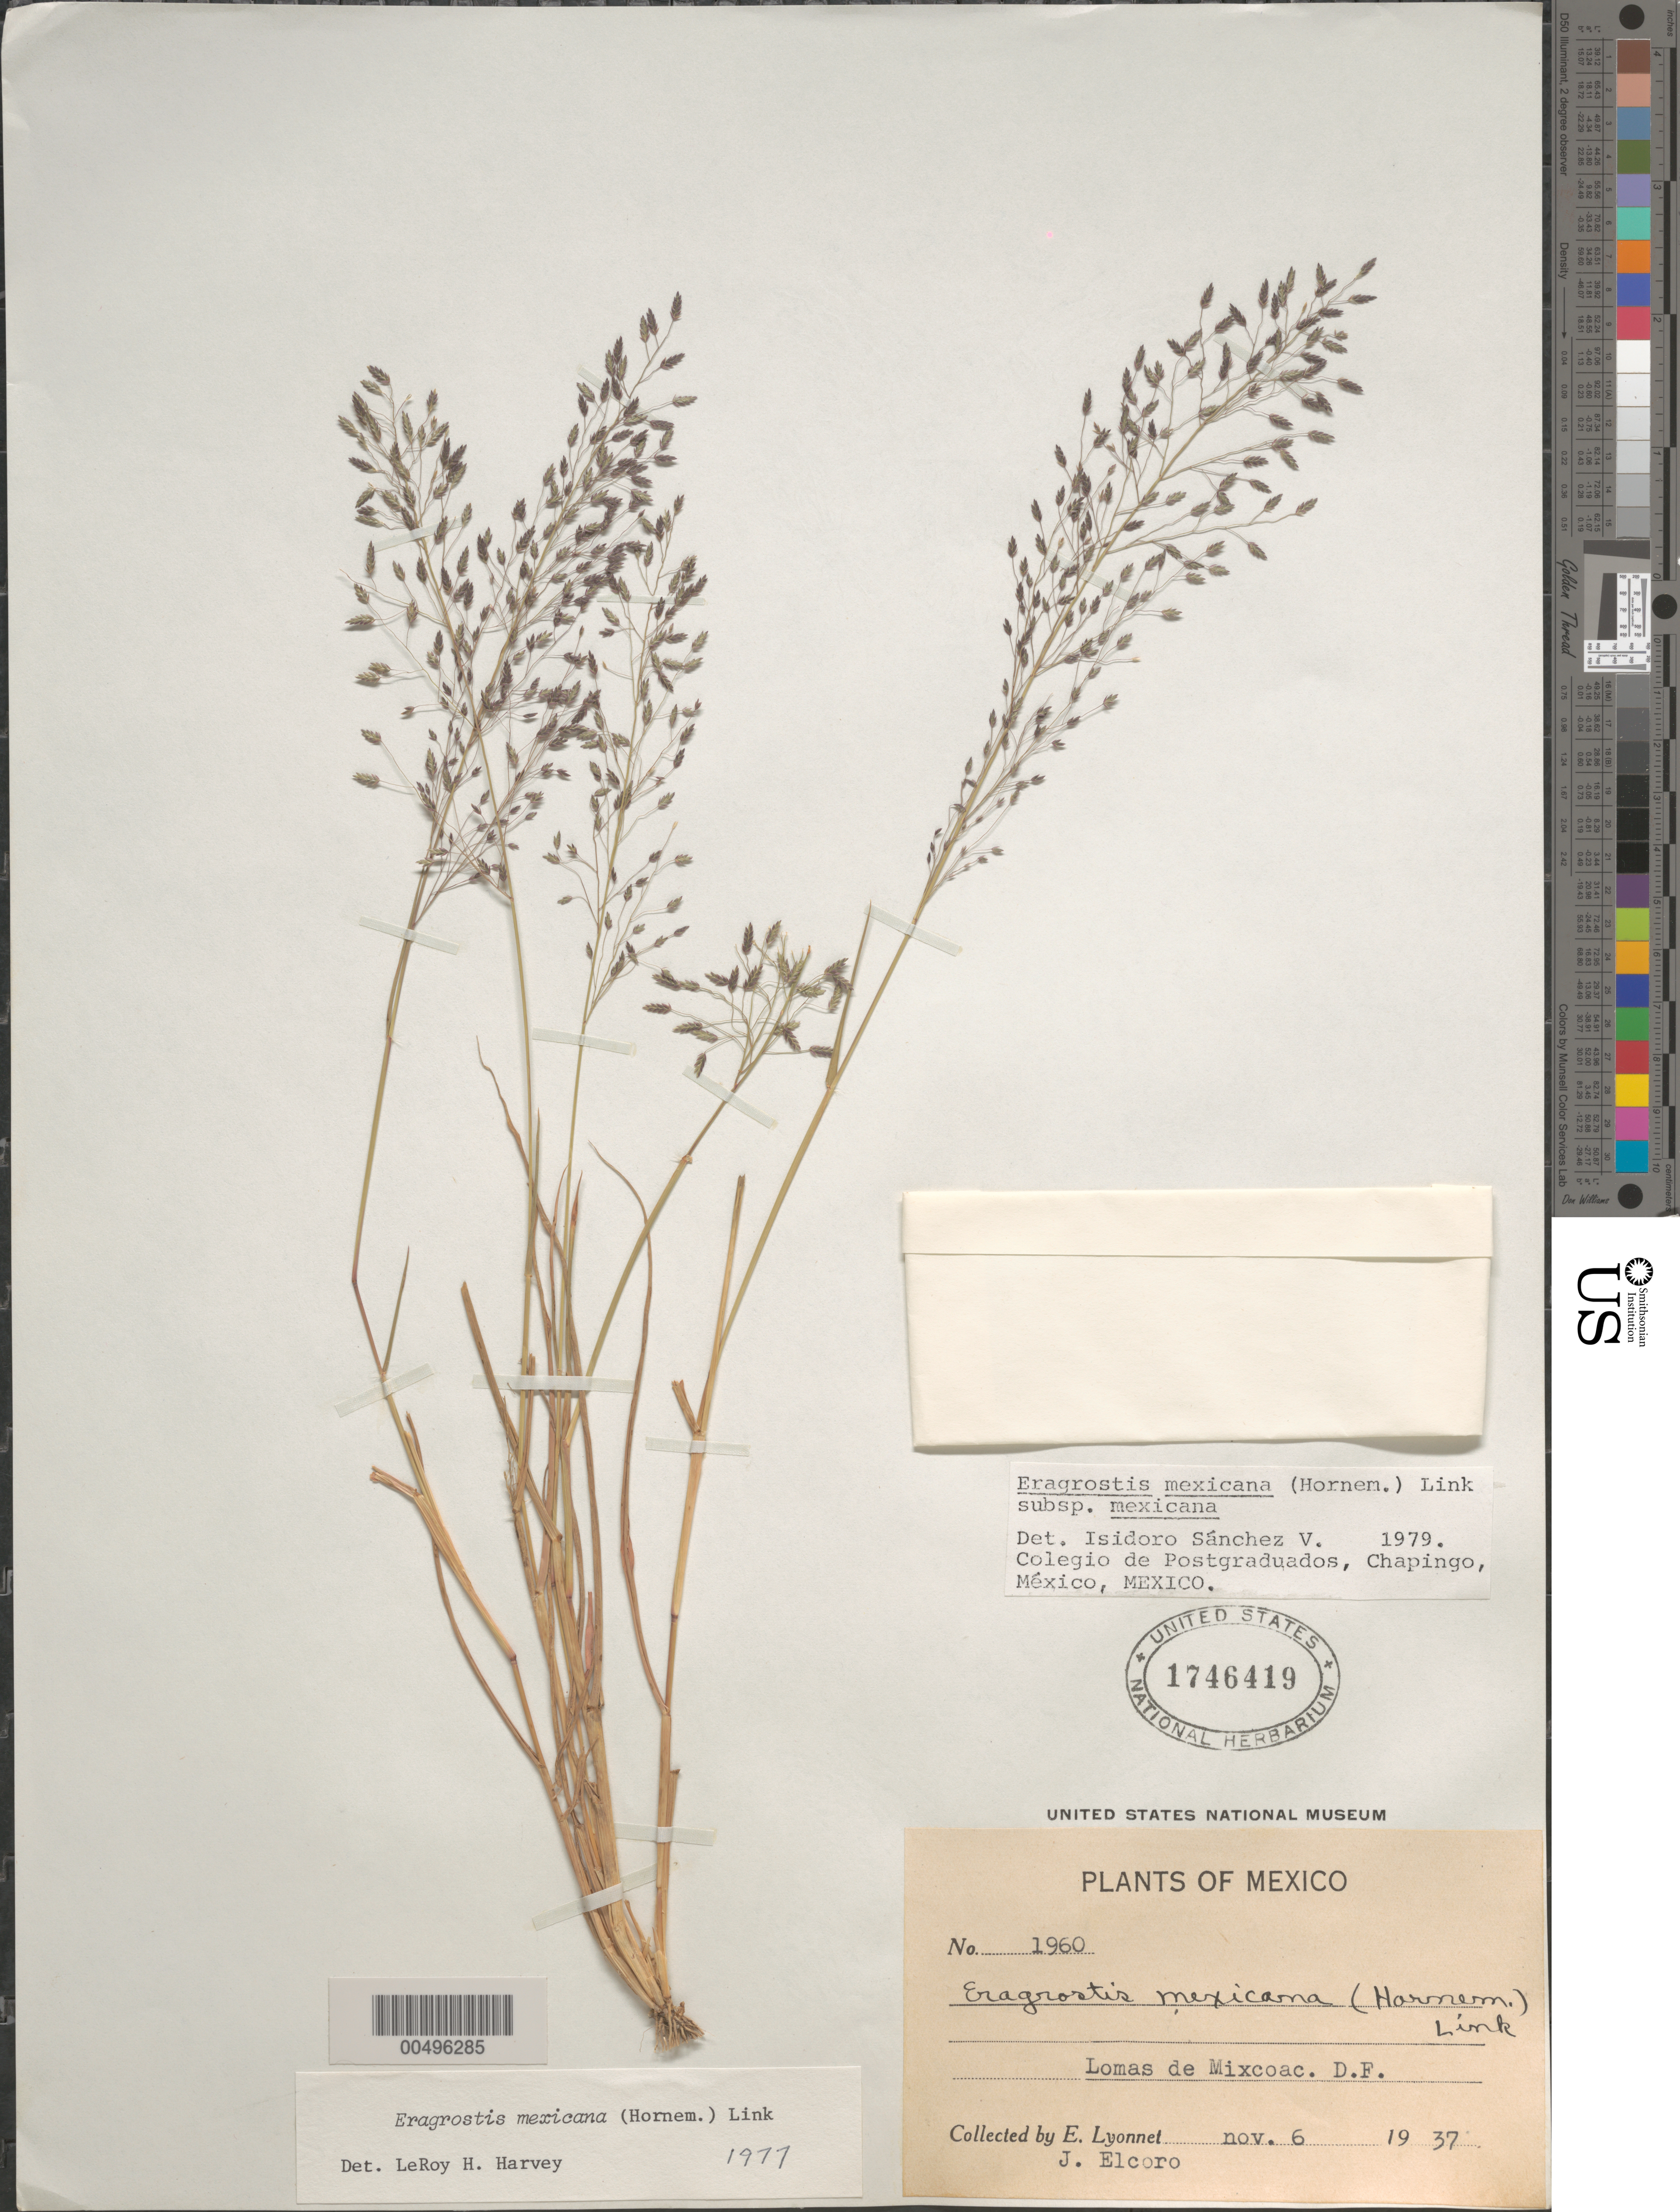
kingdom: Plantae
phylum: Tracheophyta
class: Liliopsida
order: Poales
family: Poaceae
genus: Eragrostis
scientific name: Eragrostis mexicana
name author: (Hornem.) Link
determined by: Sánchez Vega, I. M.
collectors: Bro. E. Lyonnet & J. Elcoro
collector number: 1960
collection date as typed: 6 Nov 1937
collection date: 1937-11-06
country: Mexico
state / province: Distrito Federal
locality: Lomas de Mixcoac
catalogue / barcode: US 1746419